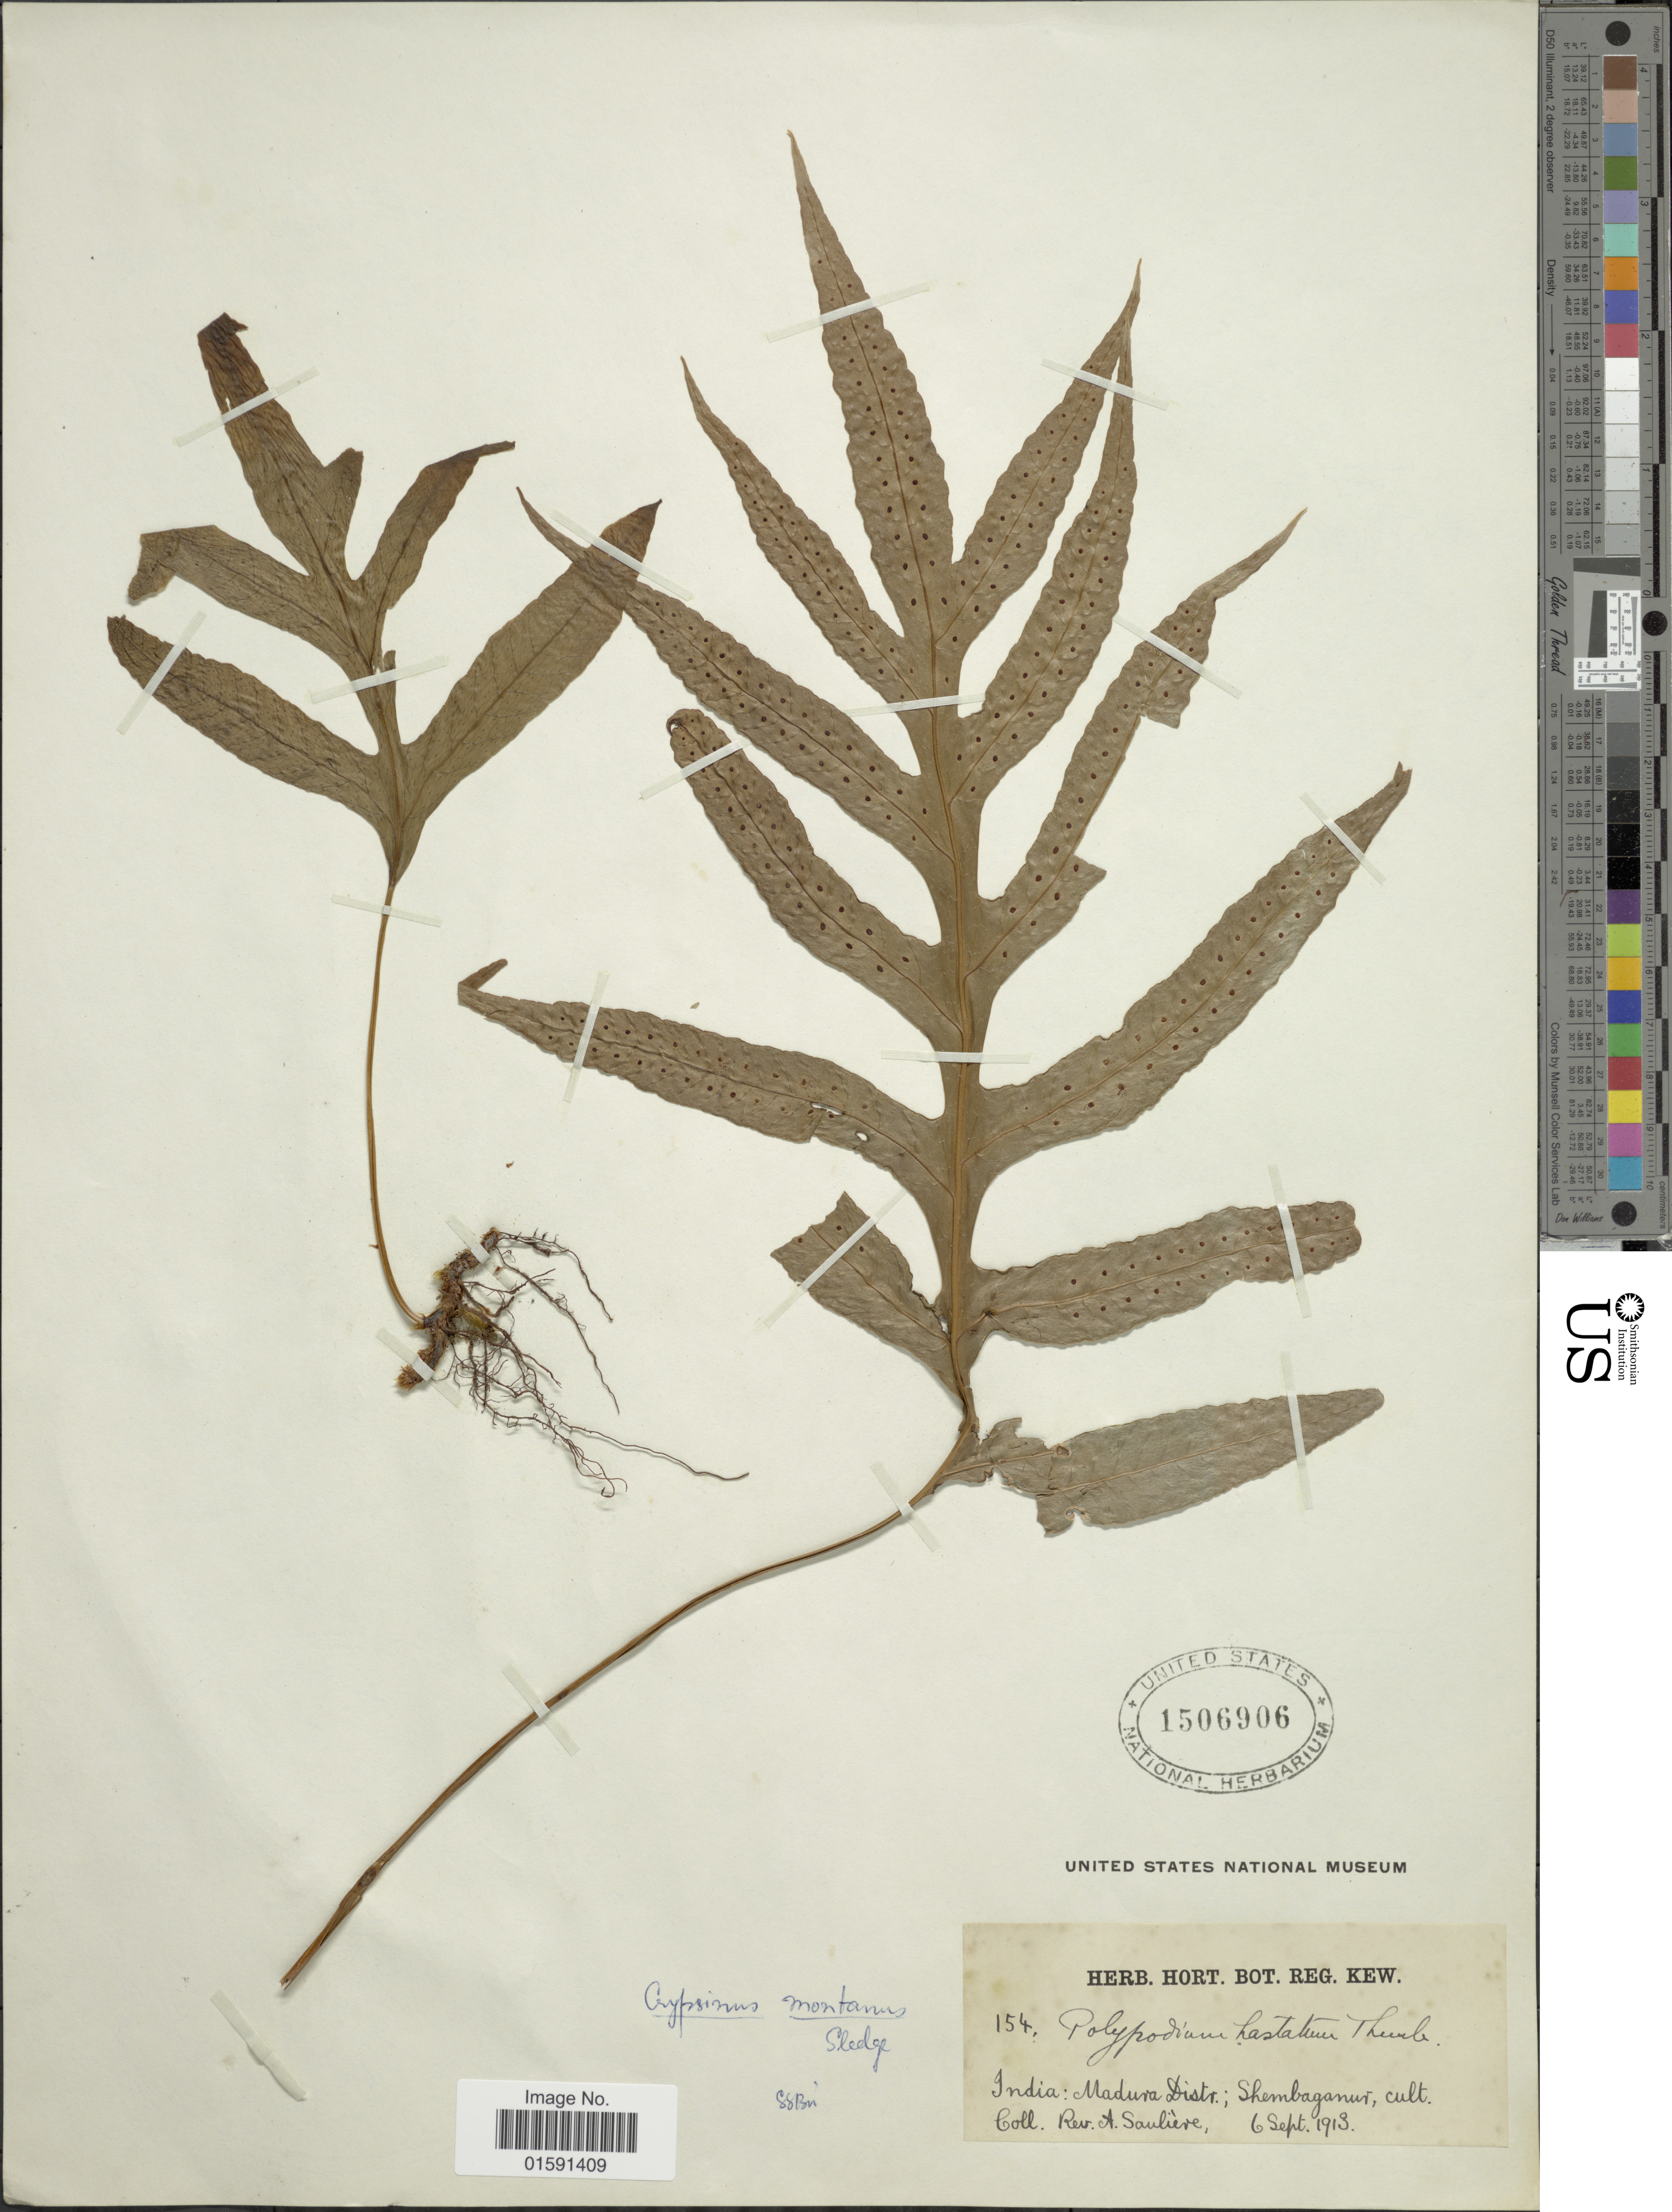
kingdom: Plantae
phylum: Tracheophyta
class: Polypodiopsida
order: Polypodiales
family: Polypodiaceae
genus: Selliguea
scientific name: Selliguea montana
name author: (Sledge) Hovenkamp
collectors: A. Sauliere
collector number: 154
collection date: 1913-09-06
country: India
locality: Madura Distr.: Shembaganur cult.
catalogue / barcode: US 156906